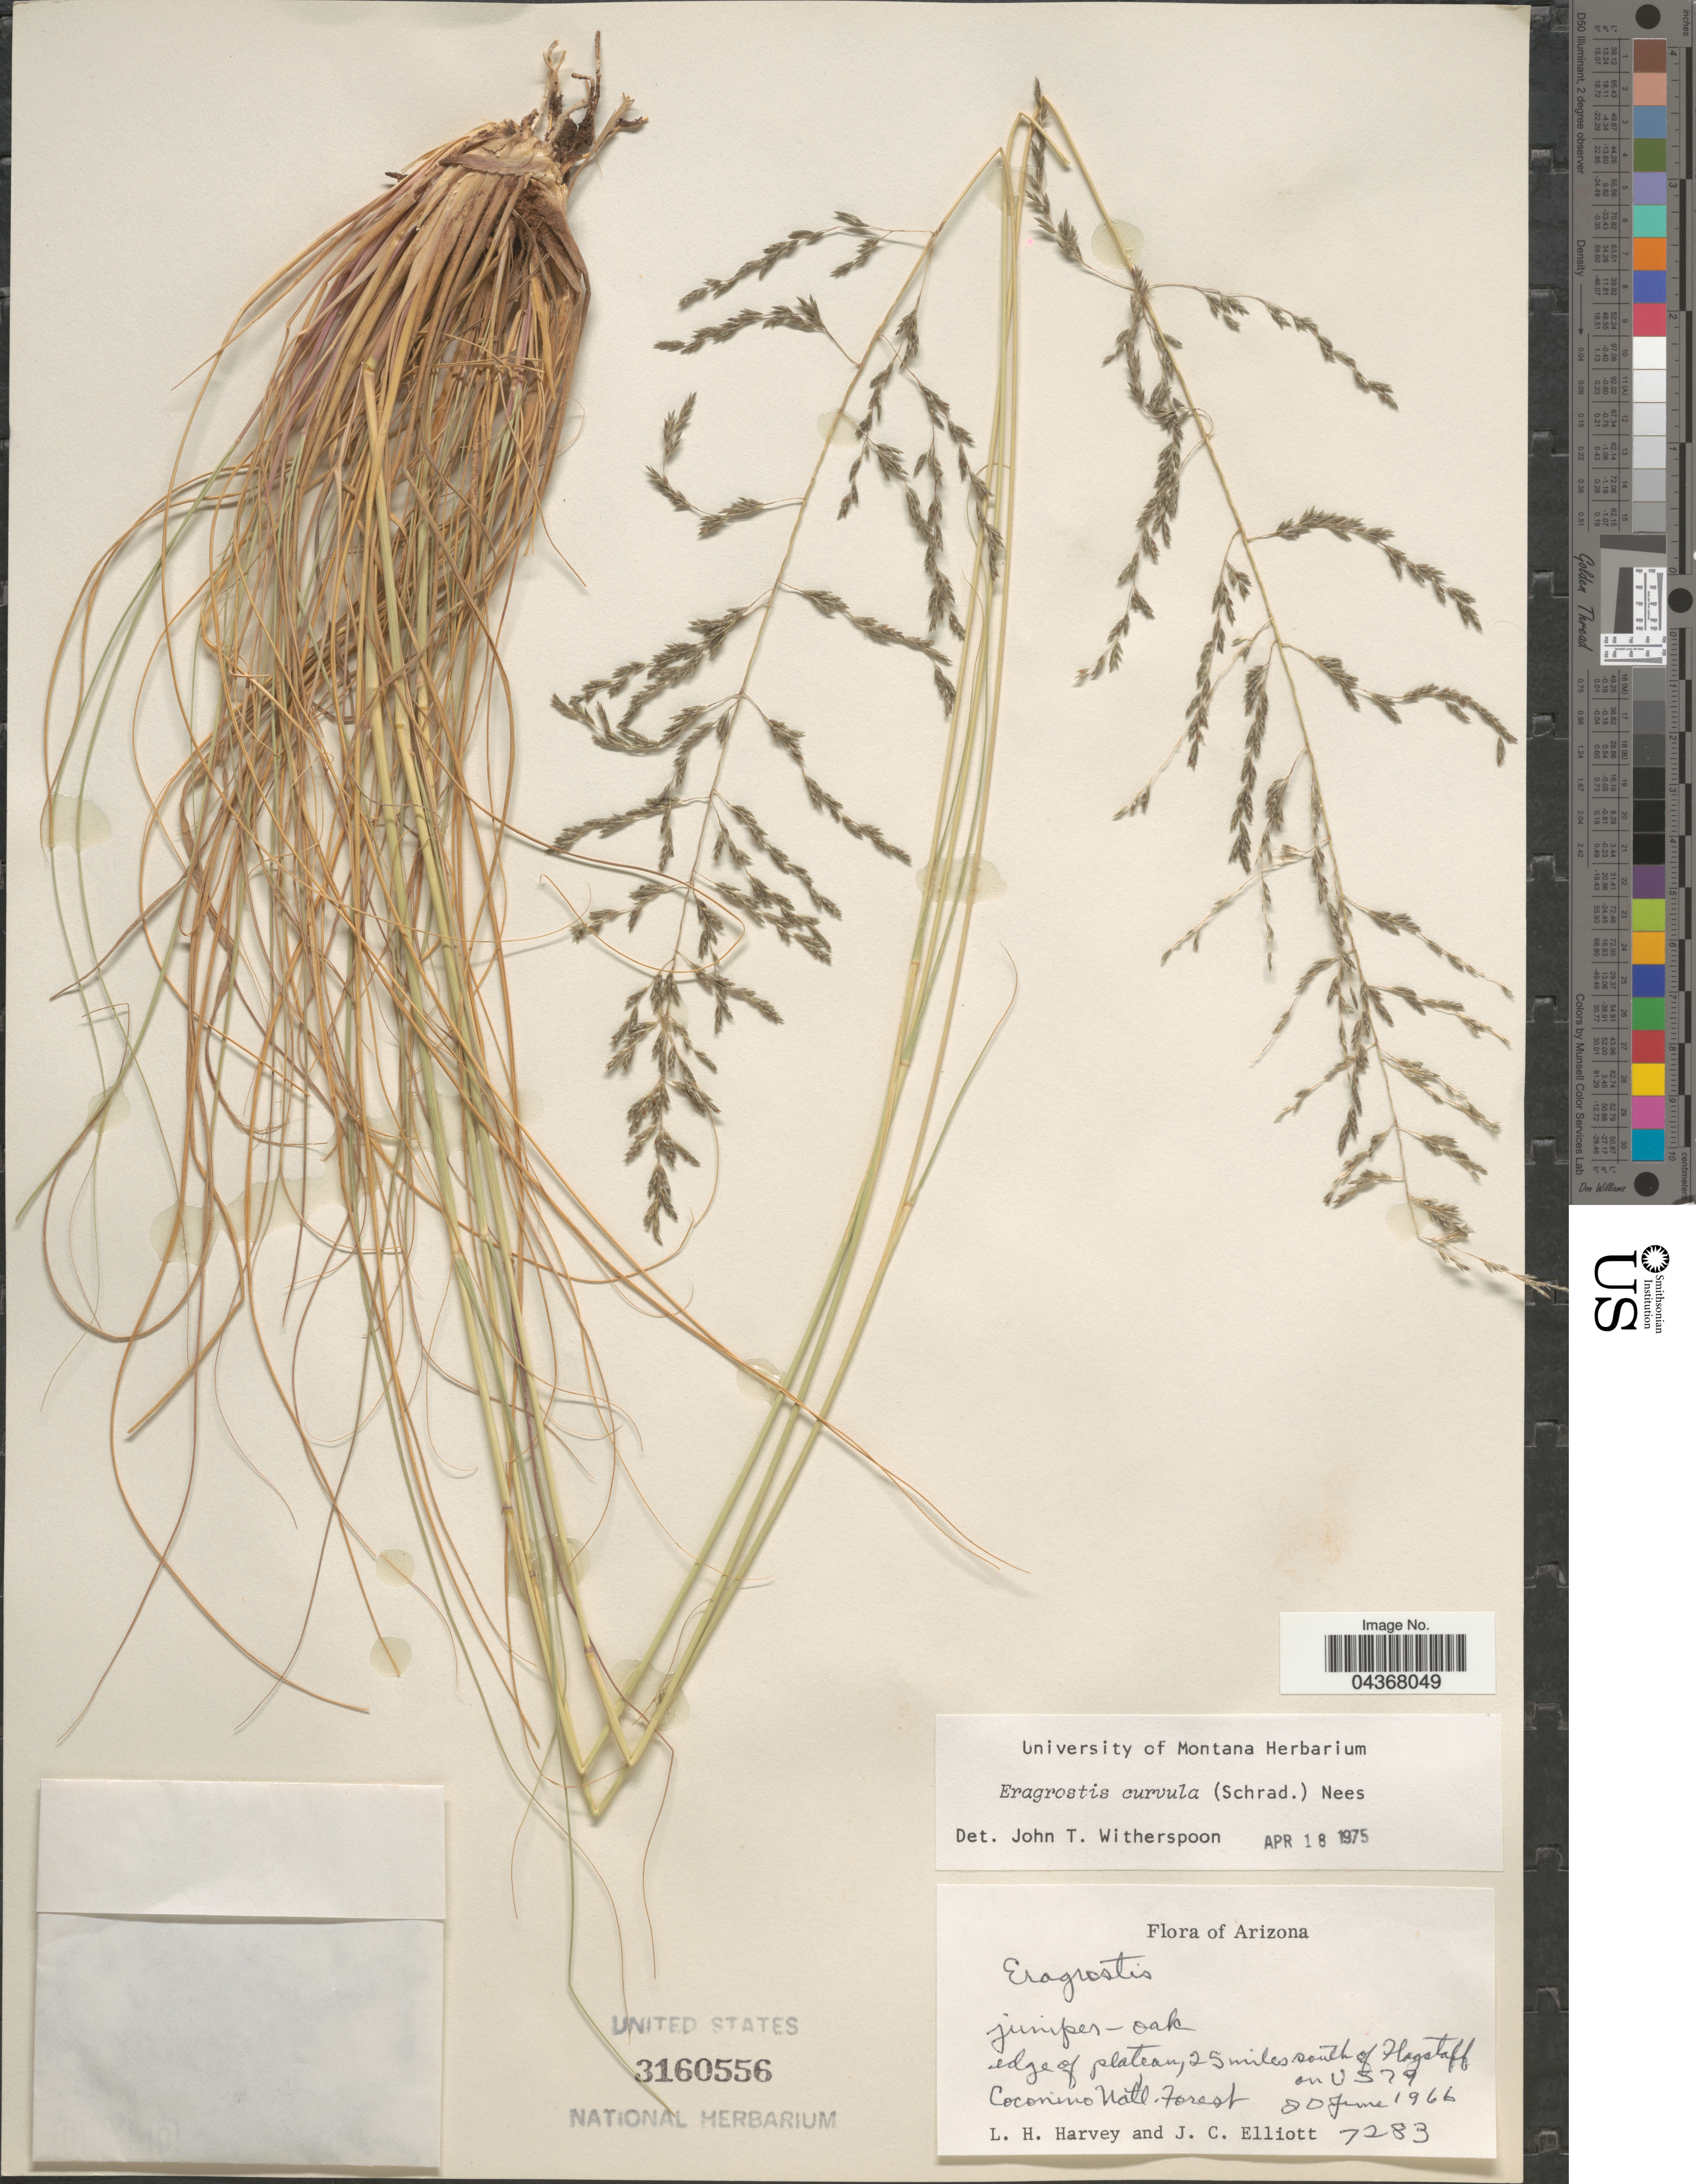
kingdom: Plantae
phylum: Tracheophyta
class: Liliopsida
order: Poales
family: Poaceae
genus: Eragrostis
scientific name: Eragrostis curvula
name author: (Schrad.) Nees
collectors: L. H. Harvey & J. C. Elliott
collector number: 7283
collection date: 1966-06-20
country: United States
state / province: Arizona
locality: Edge of plateau, 25 miles south of Flagstaff on US 79 . Coconino Natl. Forest.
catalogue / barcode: US 3160556